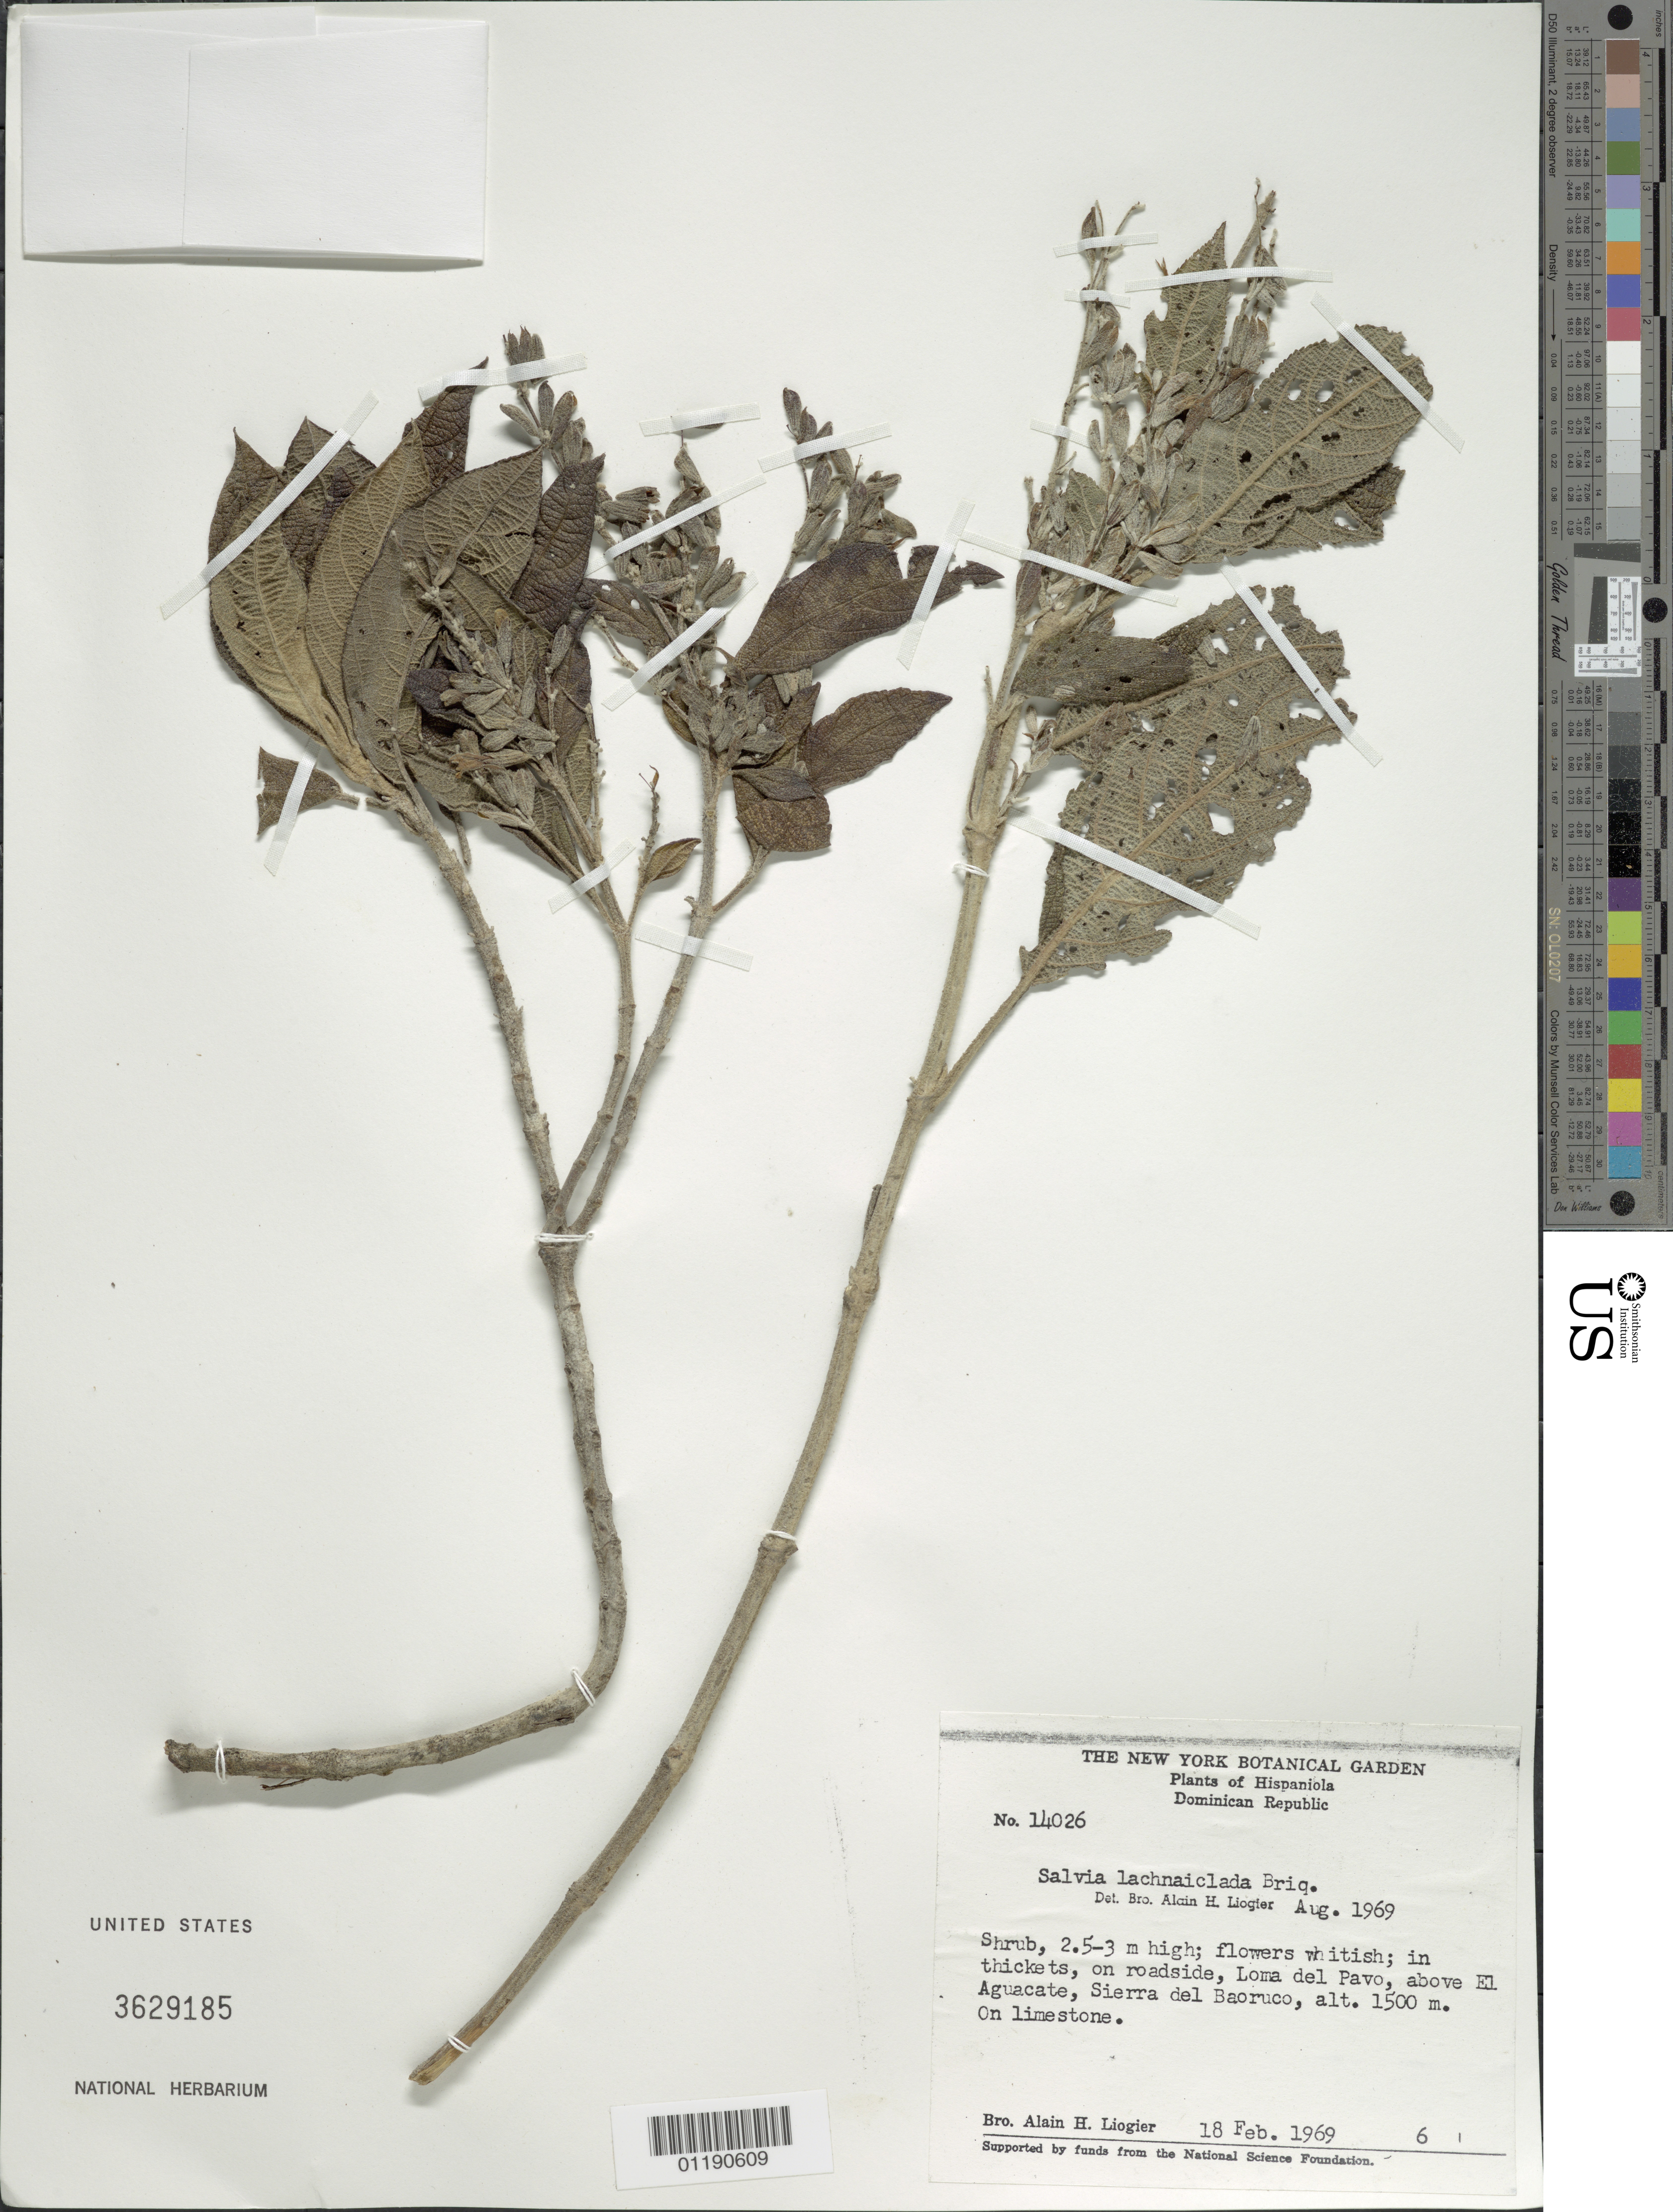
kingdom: Plantae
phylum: Tracheophyta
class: Magnoliopsida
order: Lamiales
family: Lamiaceae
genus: Salvia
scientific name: Salvia lachnaiclada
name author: Brique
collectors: A. H. Liogier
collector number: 14026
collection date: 1969-02-18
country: Dominican Republic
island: Hispaniola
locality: Loma del Pavo, above EL Aguacate, Sierra del Baoruco.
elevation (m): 1500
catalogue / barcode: US 3629185